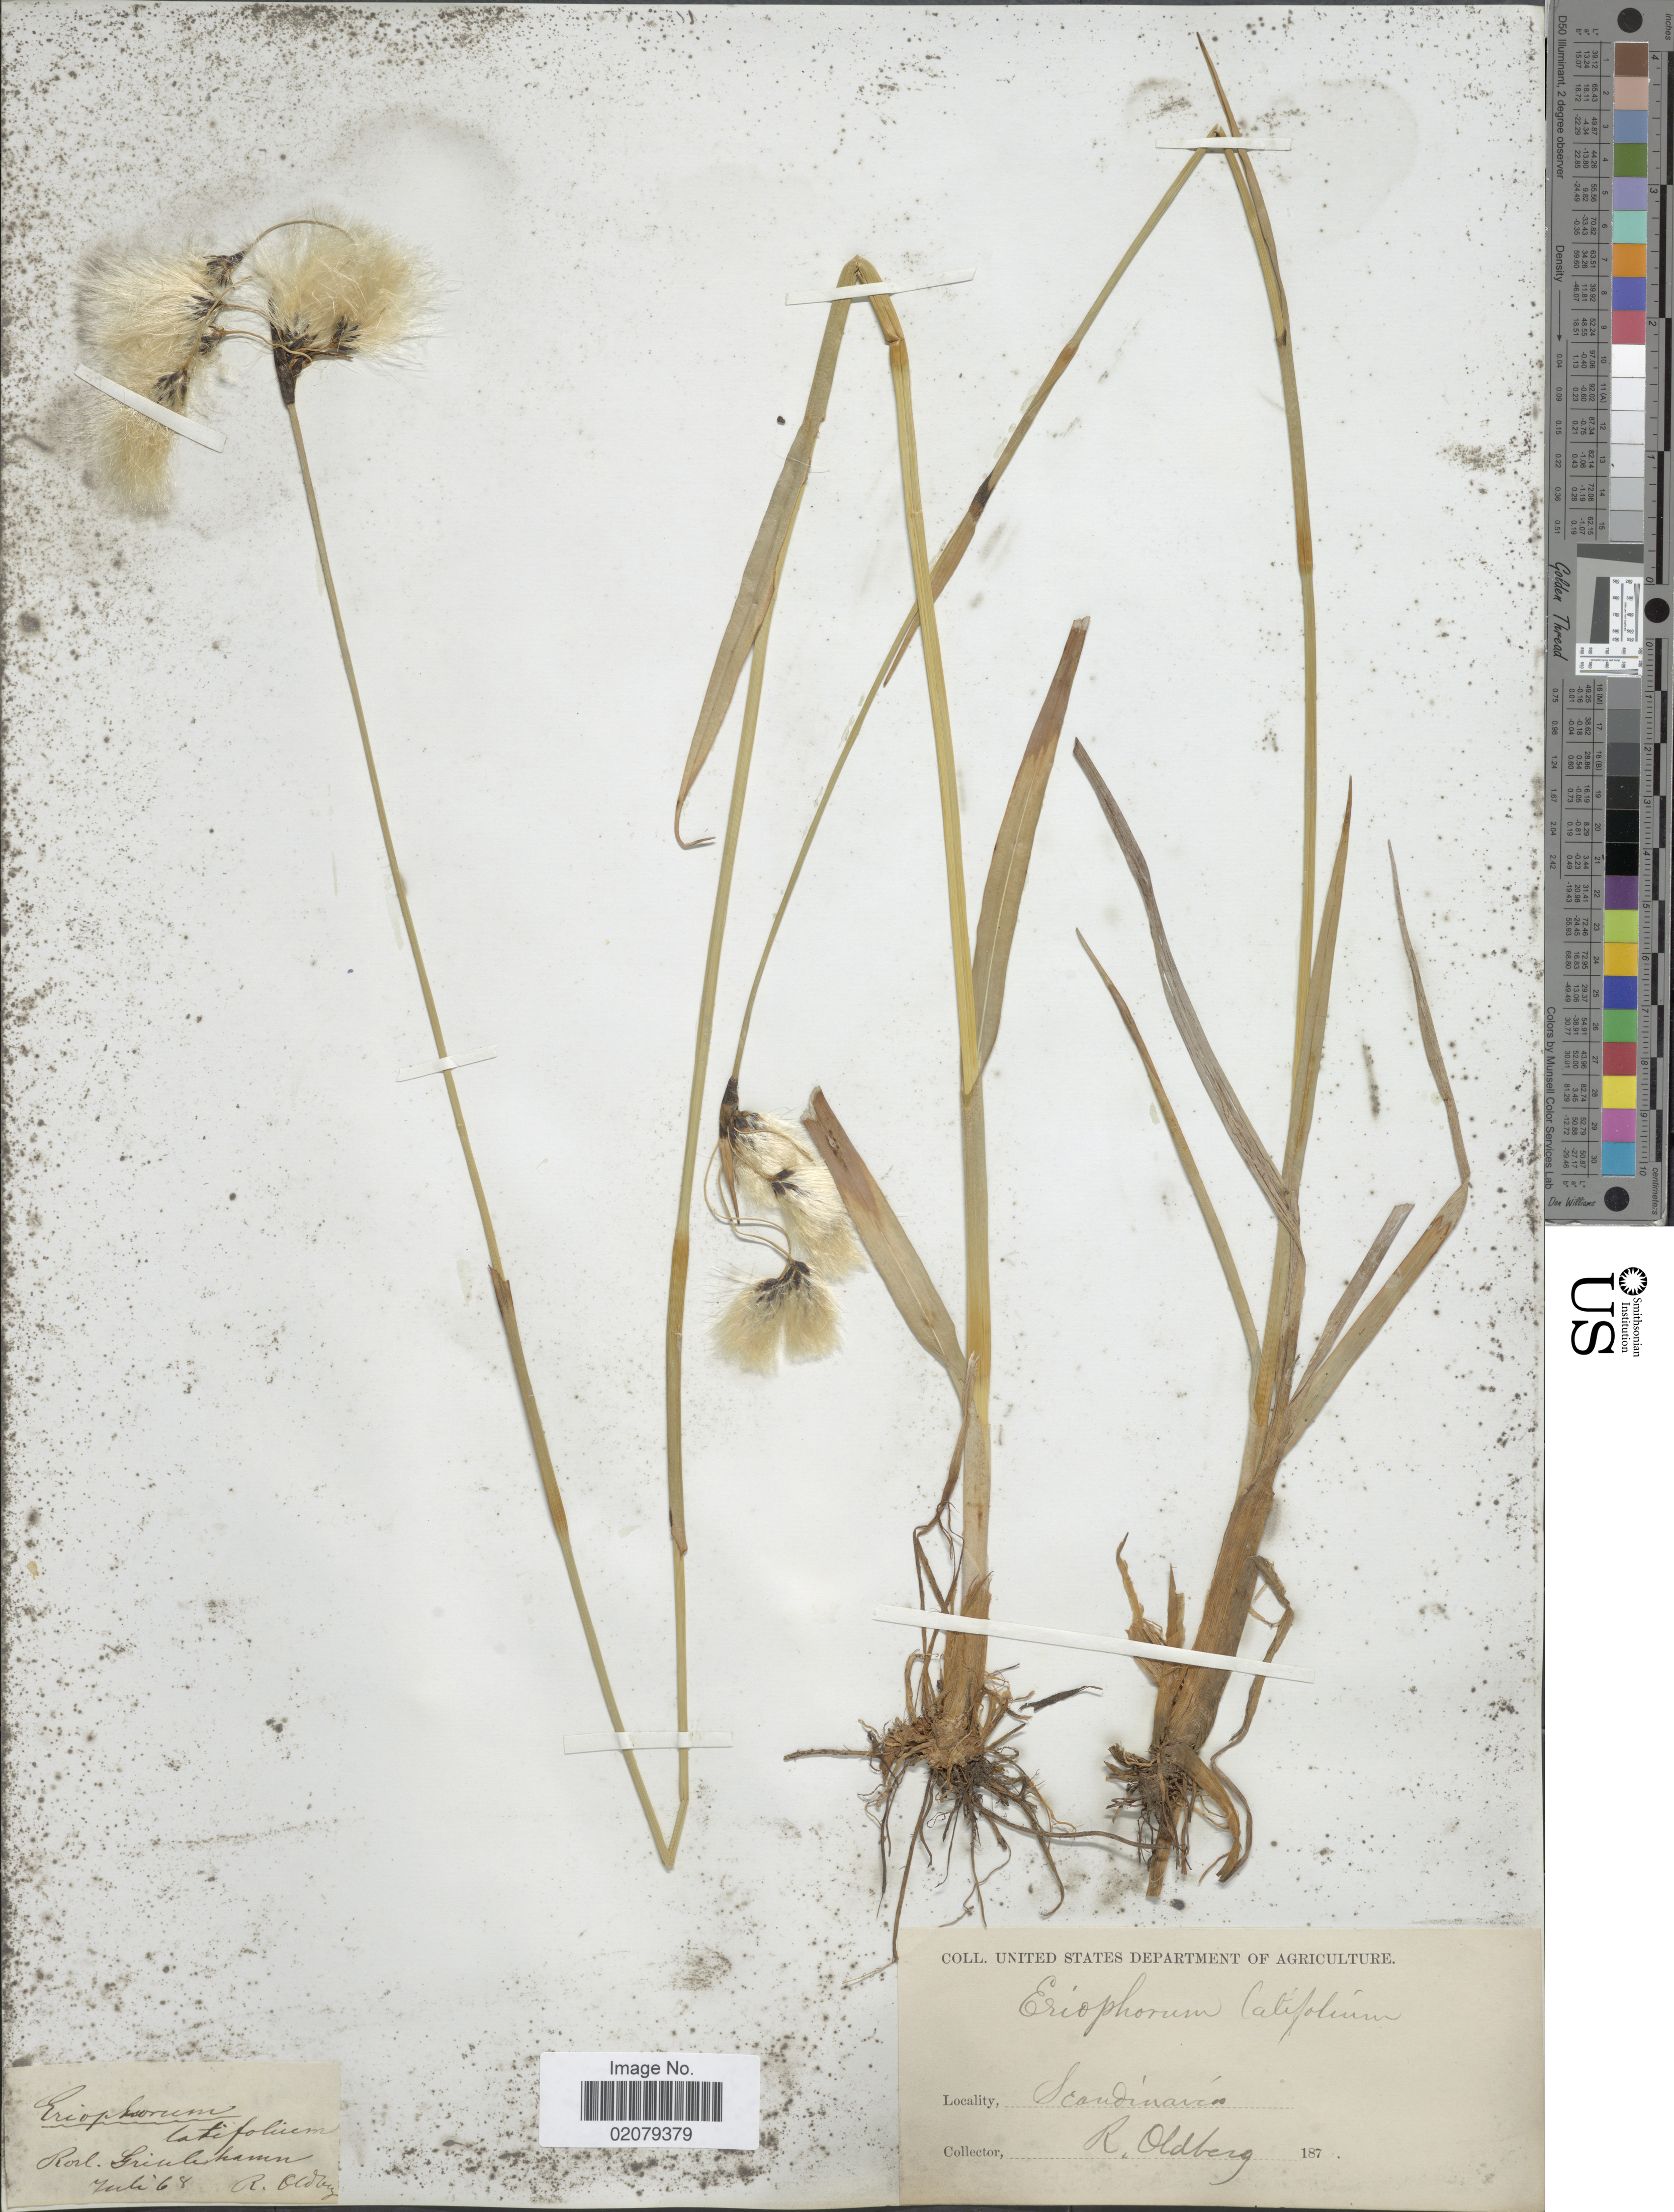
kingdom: Plantae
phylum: Tracheophyta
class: Liliopsida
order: Poales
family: Cyperaceae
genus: Eriophorum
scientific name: Eriophorum latifolium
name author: Hoppe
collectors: R. Oldberg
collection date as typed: Transcribed d/m/y: /7/68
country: Sweden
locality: Scandinavia, Rorl Grisslehamn